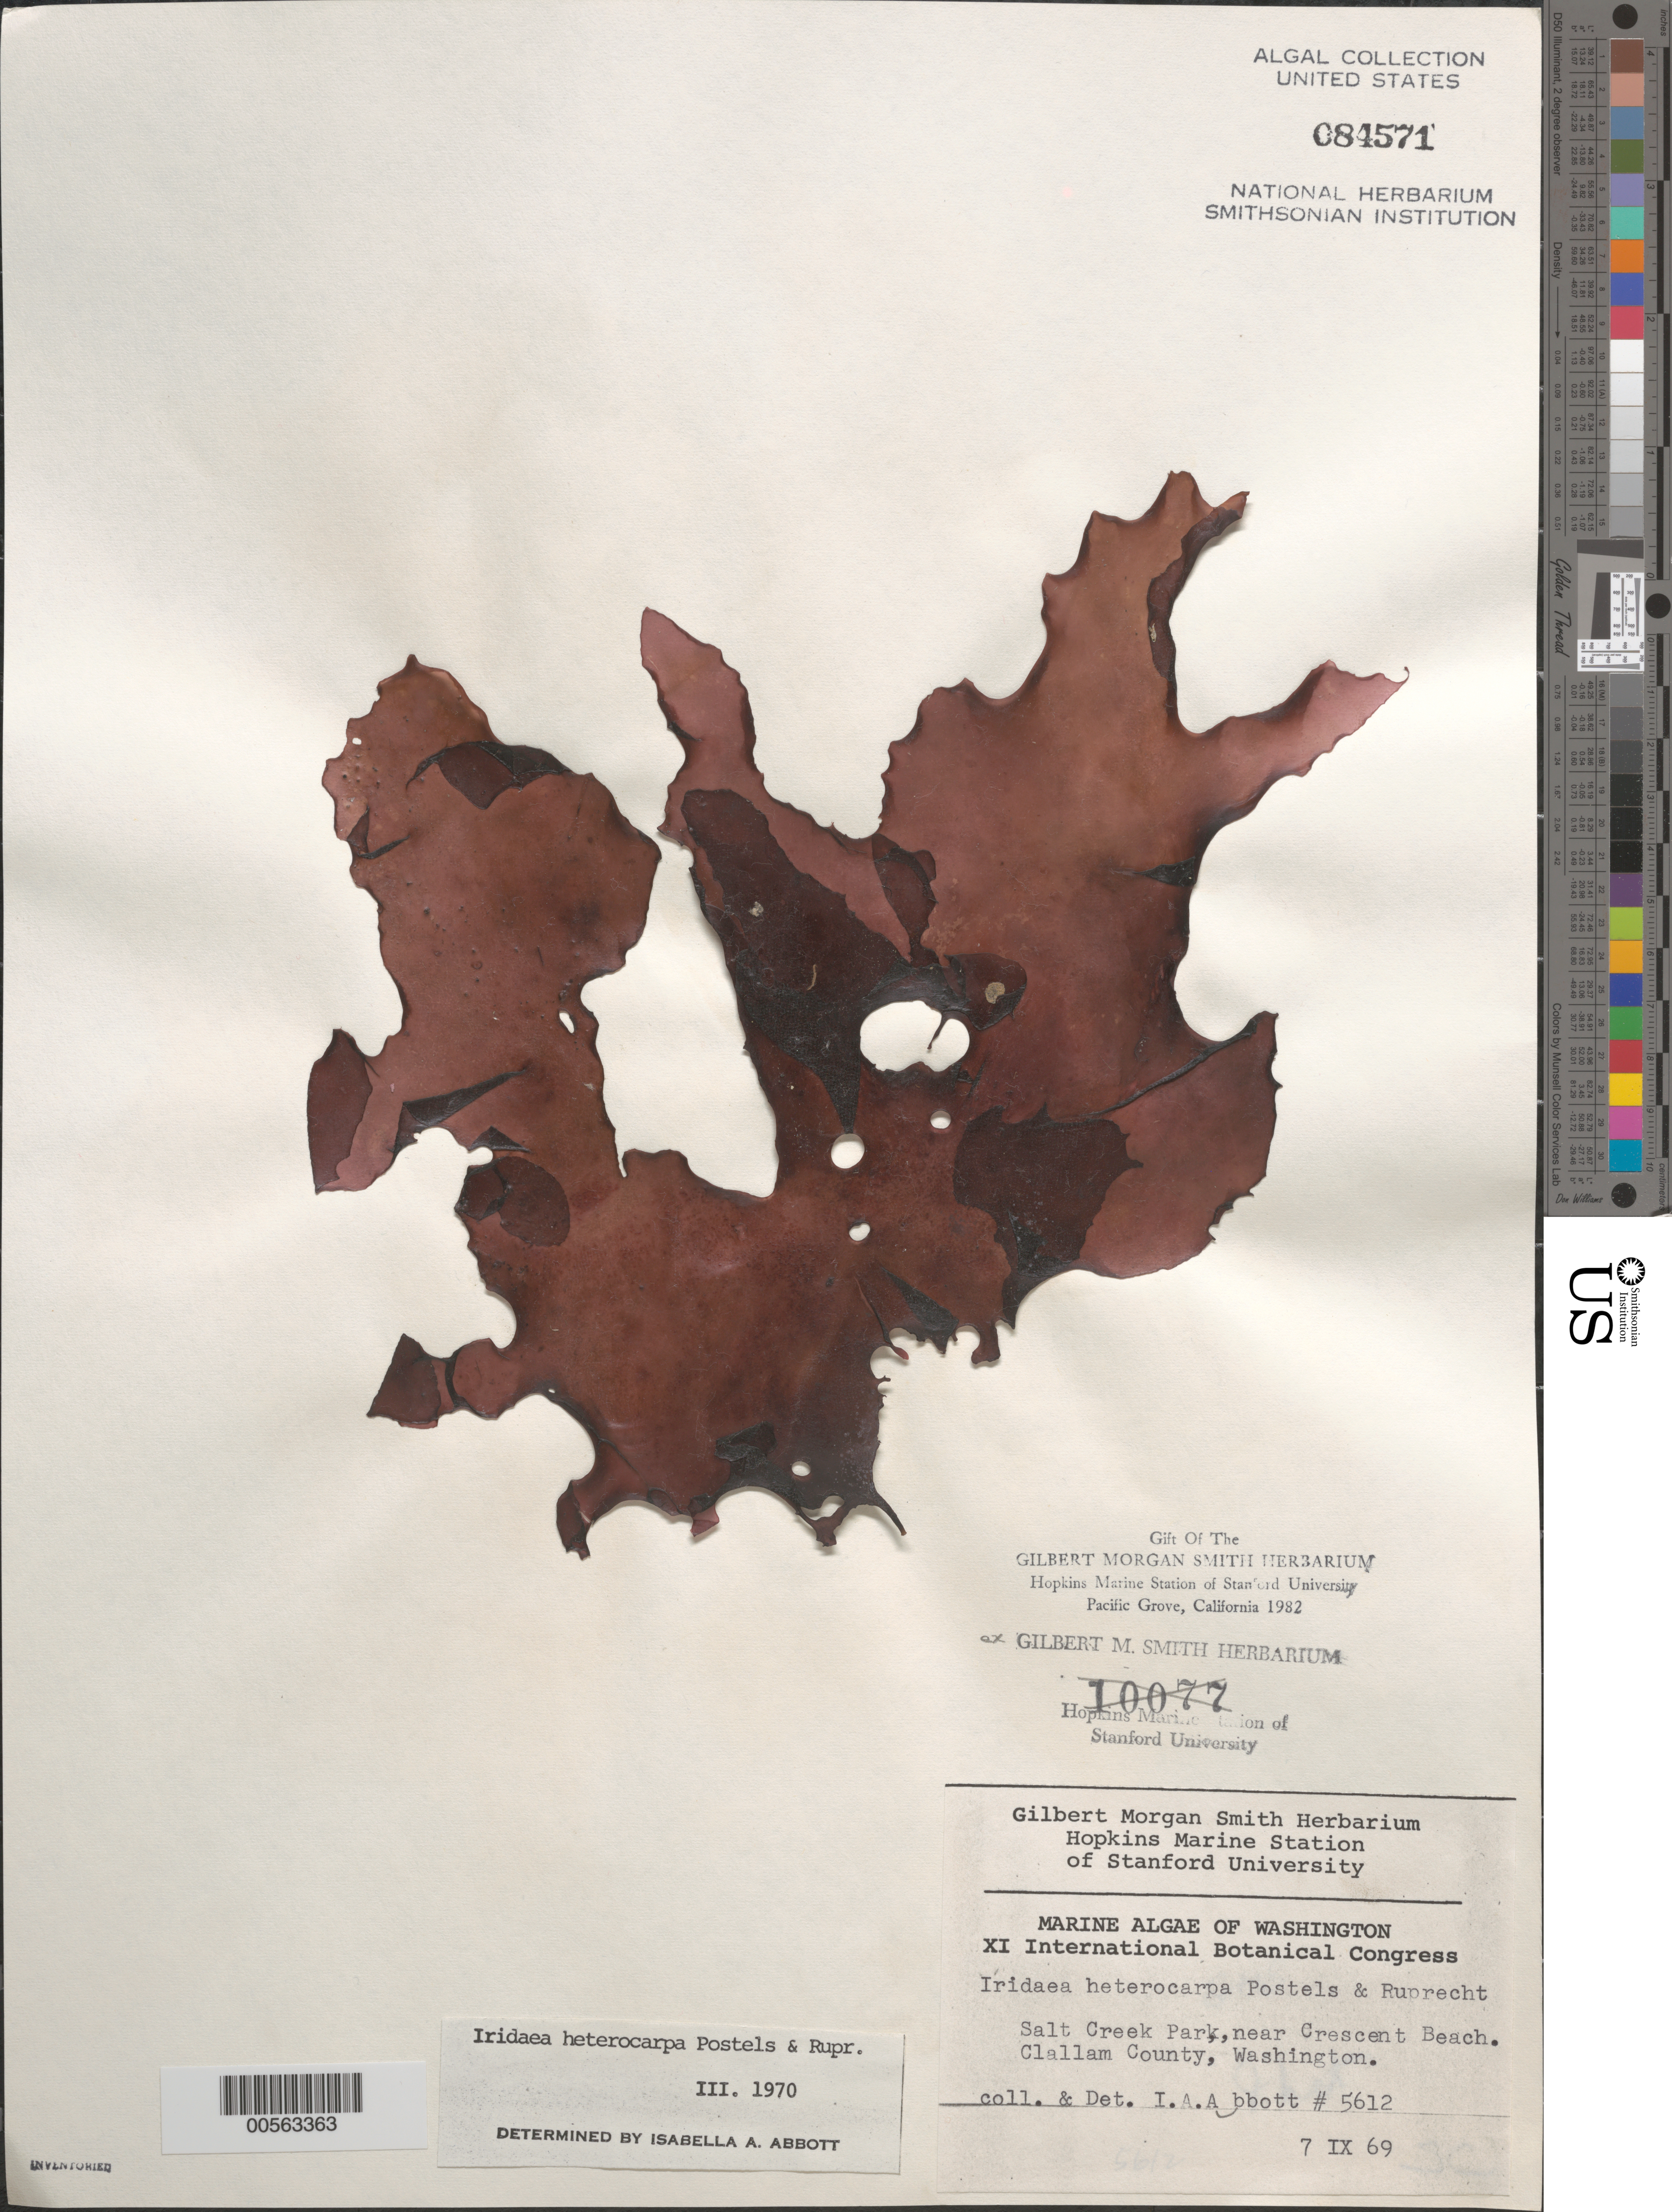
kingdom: Plantae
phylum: Rhodophyta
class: Florideophyceae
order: Gigartinales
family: Gigartinaceae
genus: Chondrus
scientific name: Chondrus crispus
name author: Stackh.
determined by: Algae name updating Project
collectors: I. A. Abbott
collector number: IAA 2612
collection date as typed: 07 Sep 1969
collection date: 1969-09-07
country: United States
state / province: Washington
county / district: Clallam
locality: Salt Creek Park, near Crescent Beach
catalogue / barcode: US 84571